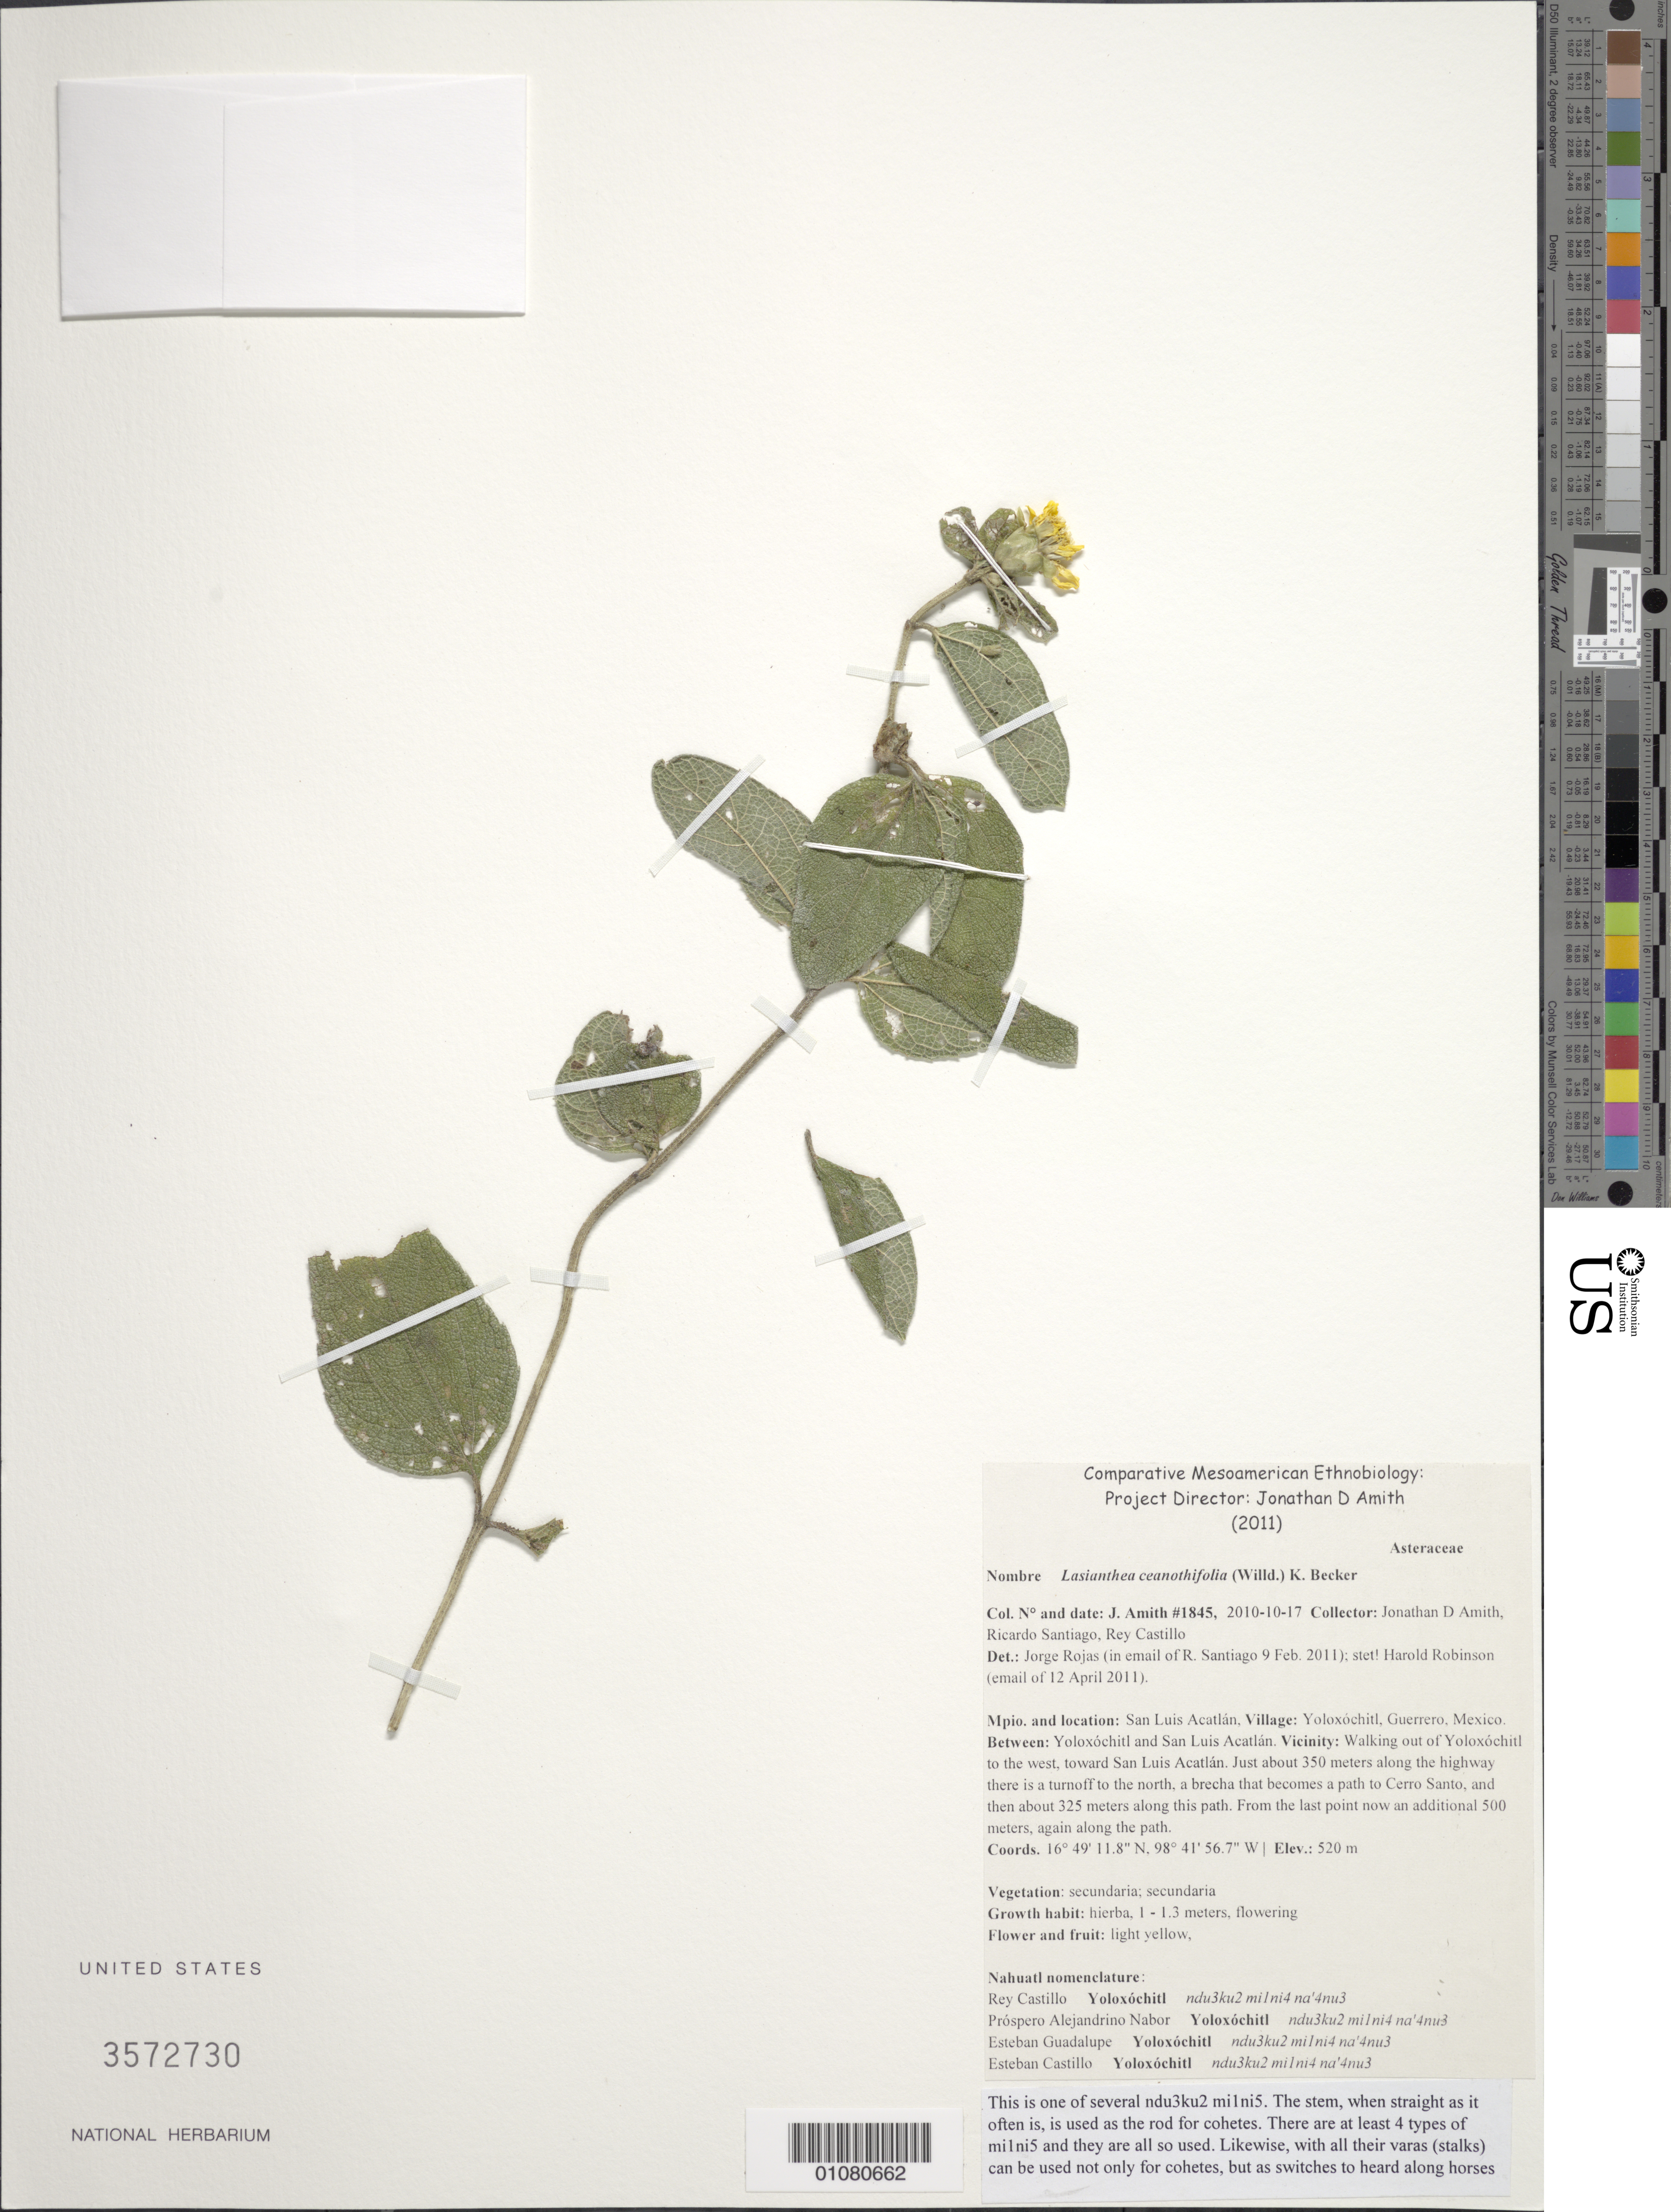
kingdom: Plantae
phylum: Tracheophyta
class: Magnoliopsida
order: Asterales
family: Asteraceae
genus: Lasianthaea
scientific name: Lasianthaea ceanothifolia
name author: (Willd.) K.M. Becker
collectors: J. D. Amith, R. Castillo & R. Santiago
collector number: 1845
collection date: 2010-10-17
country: Mexico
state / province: Guerrero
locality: San Luis Acatlán, Village: Yoloxóchitl, Between: Yoloxóchitl and San Luis Acatlán, Vicinity: Walking out of Yoloxóchitl to the west, toward San Luis Acatlán. Just about 350 meters along the highway there is a turnoff to the north, a brecha that becomes a path to Cerro Santo, ant then about 325 meters along this path. From the last point now an additional 500 meters, again along the path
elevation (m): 520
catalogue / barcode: US 3572730